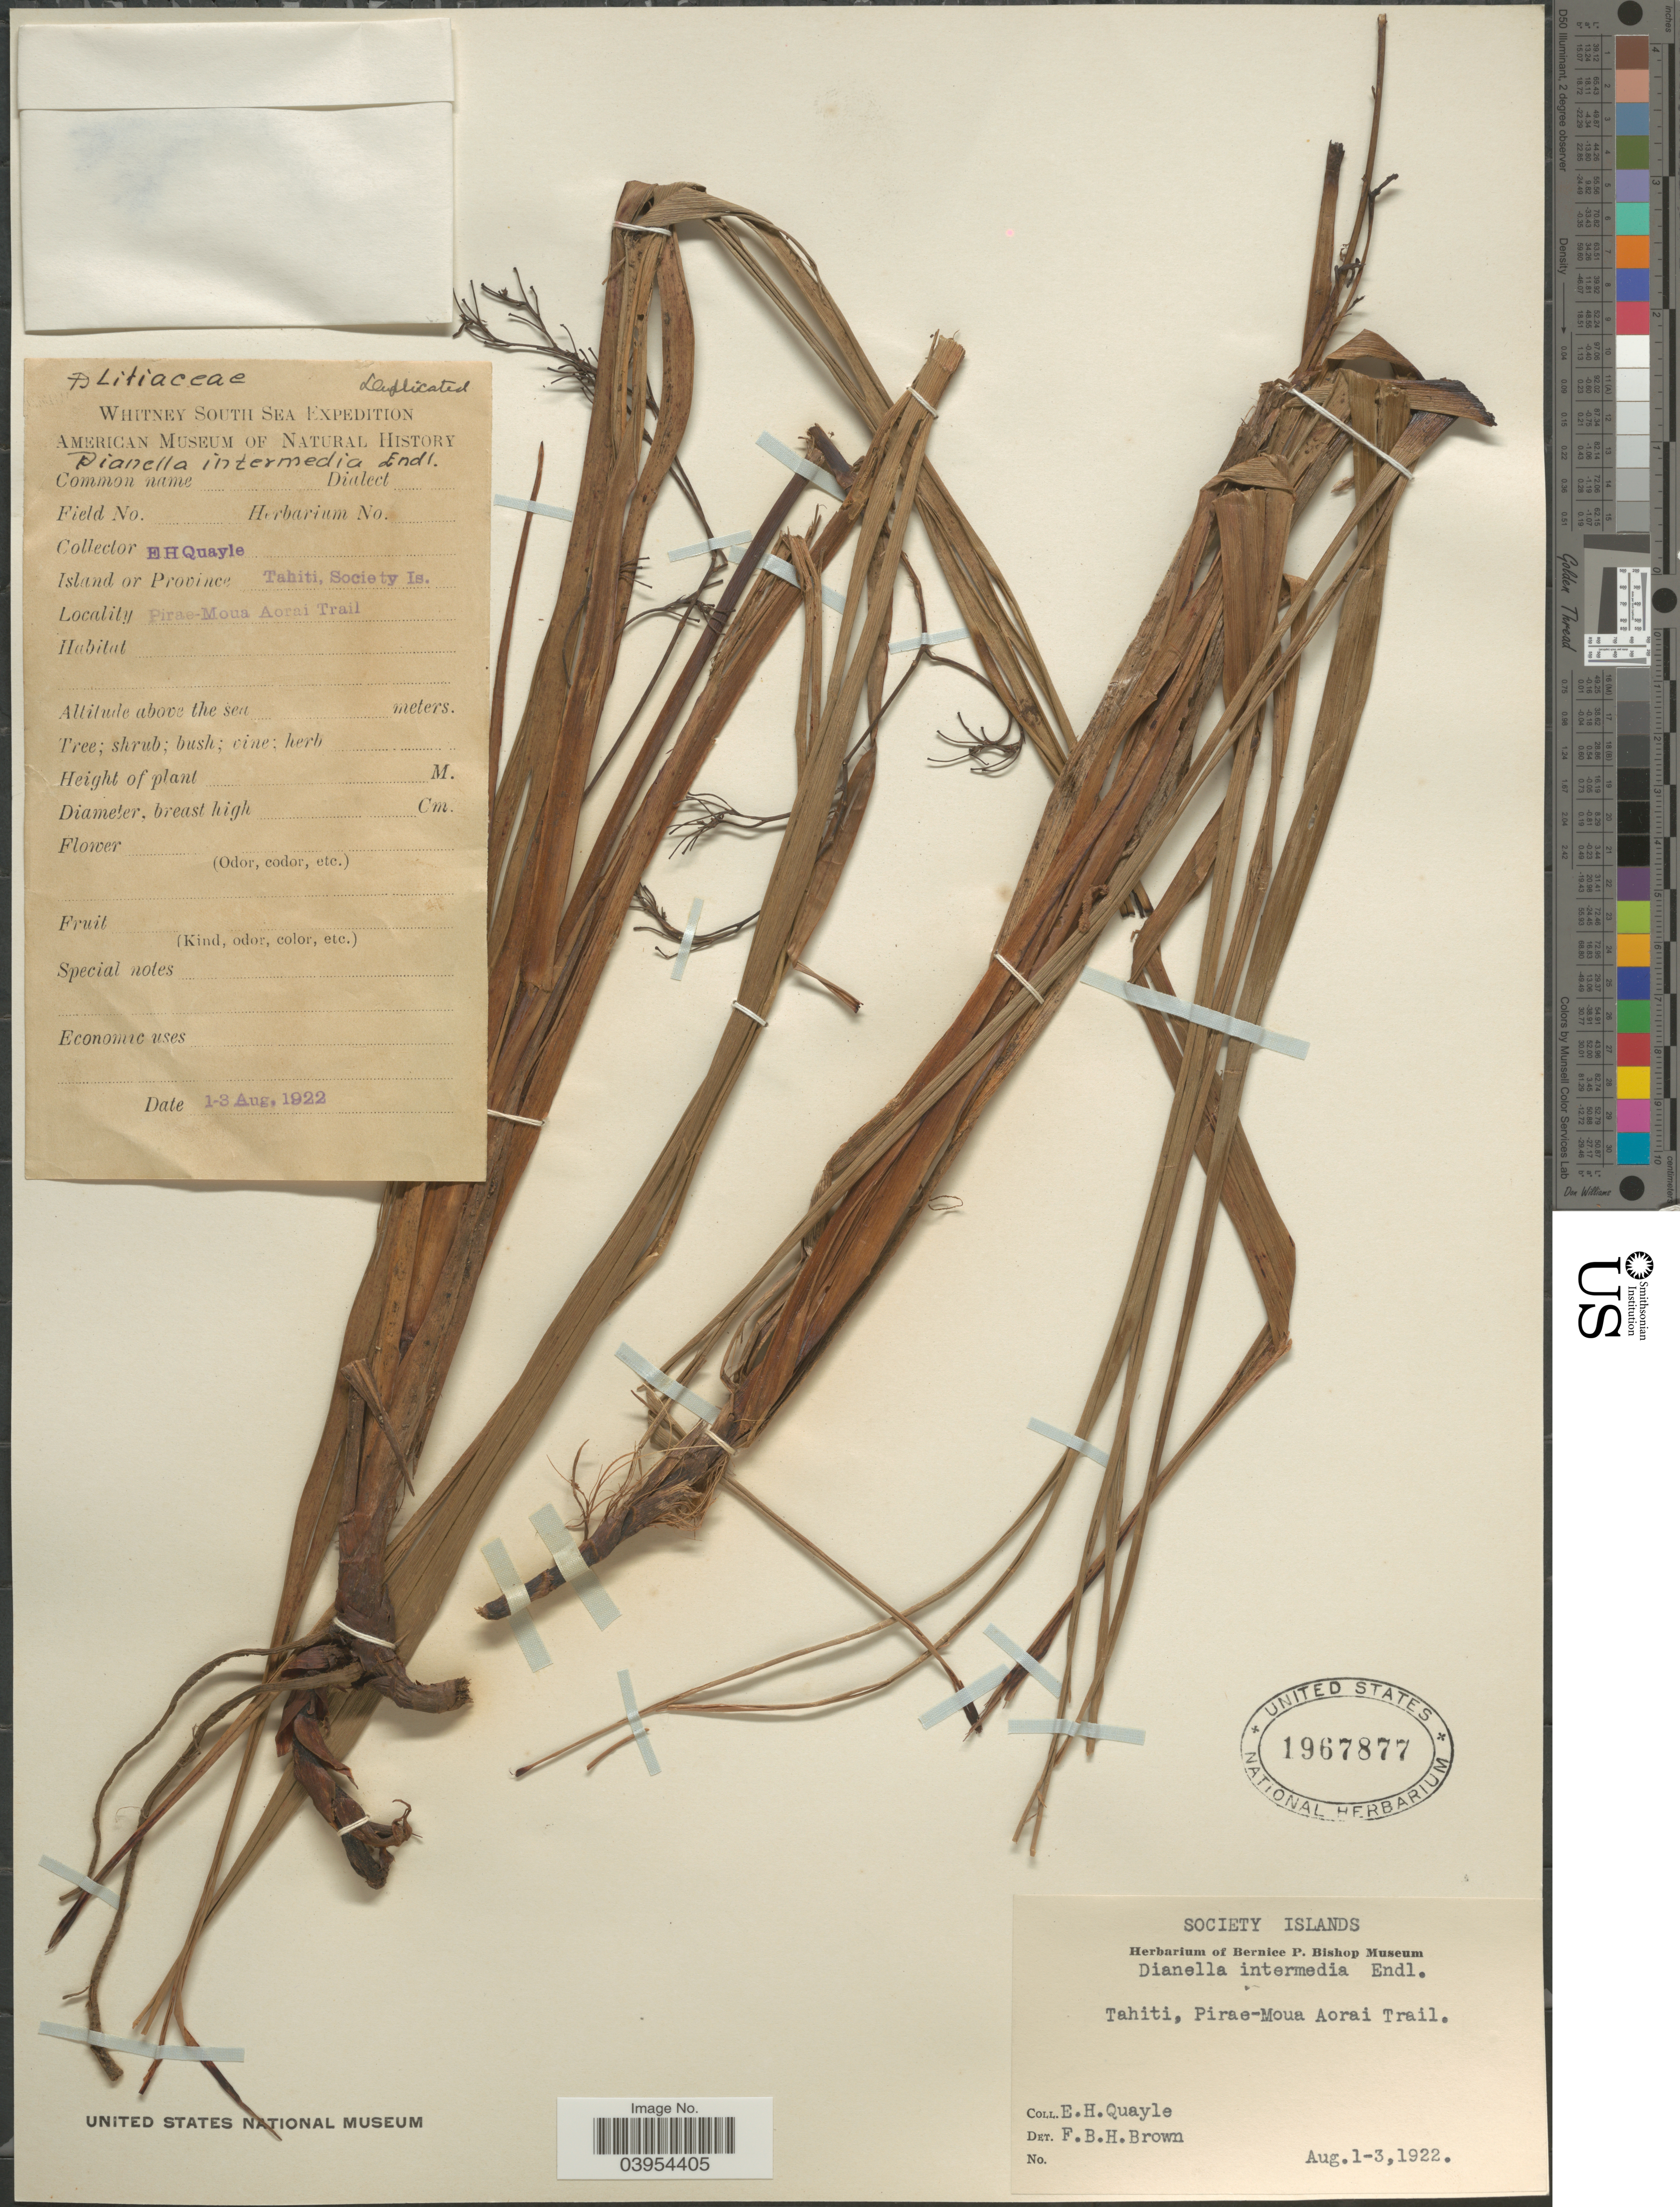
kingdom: Plantae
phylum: Tracheophyta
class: Liliopsida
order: Asparagales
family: Asphodelaceae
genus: Dianella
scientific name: Dianella intermedia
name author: Endl.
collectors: E. Quayle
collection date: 1922-08-01/1922-08-03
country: French Polynesia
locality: Society Islands. Tahiti, Pirae-Moua Aorai Trail.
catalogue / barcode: US 1967877